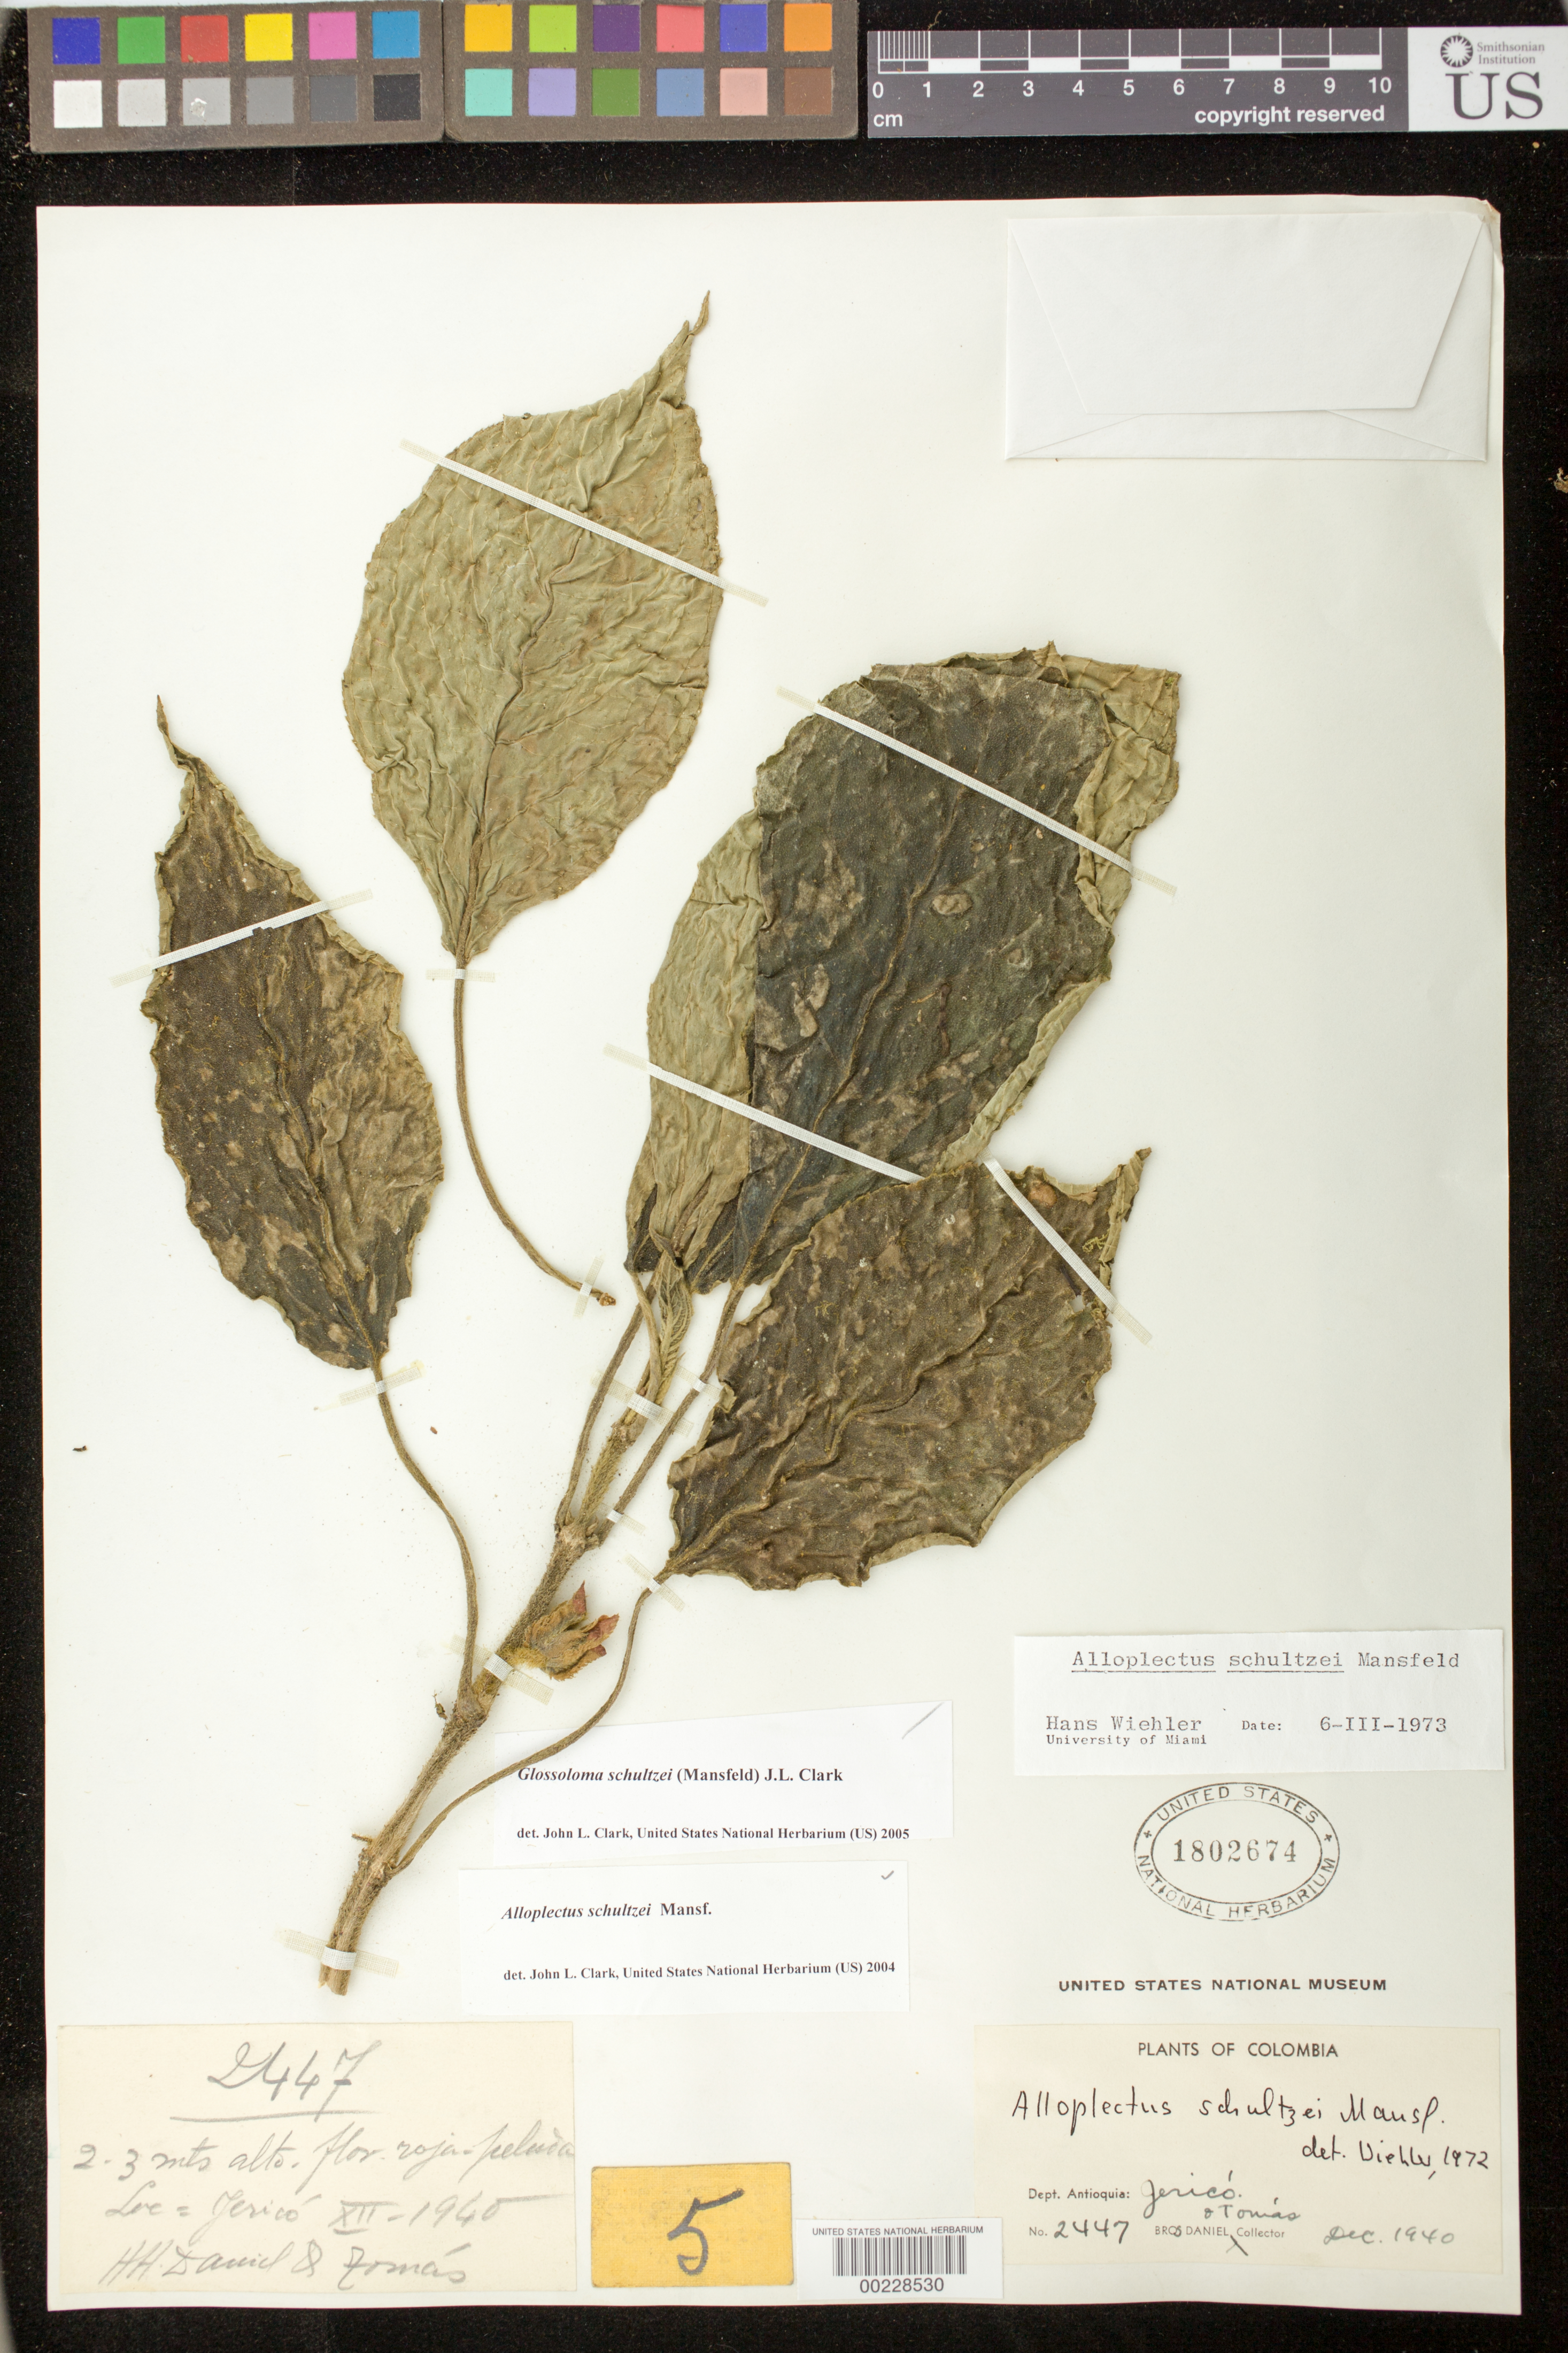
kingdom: Plantae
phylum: Tracheophyta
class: Magnoliopsida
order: Lamiales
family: Gesneriaceae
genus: Glossoloma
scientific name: Glossoloma schultzei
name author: (Mansf.) J.L. Clark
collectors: Bro. Daniel & B. Tomas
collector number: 2447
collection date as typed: Dec 1940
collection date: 1940-12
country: Colombia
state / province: Antioquia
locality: Jerico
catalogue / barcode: US 1802674